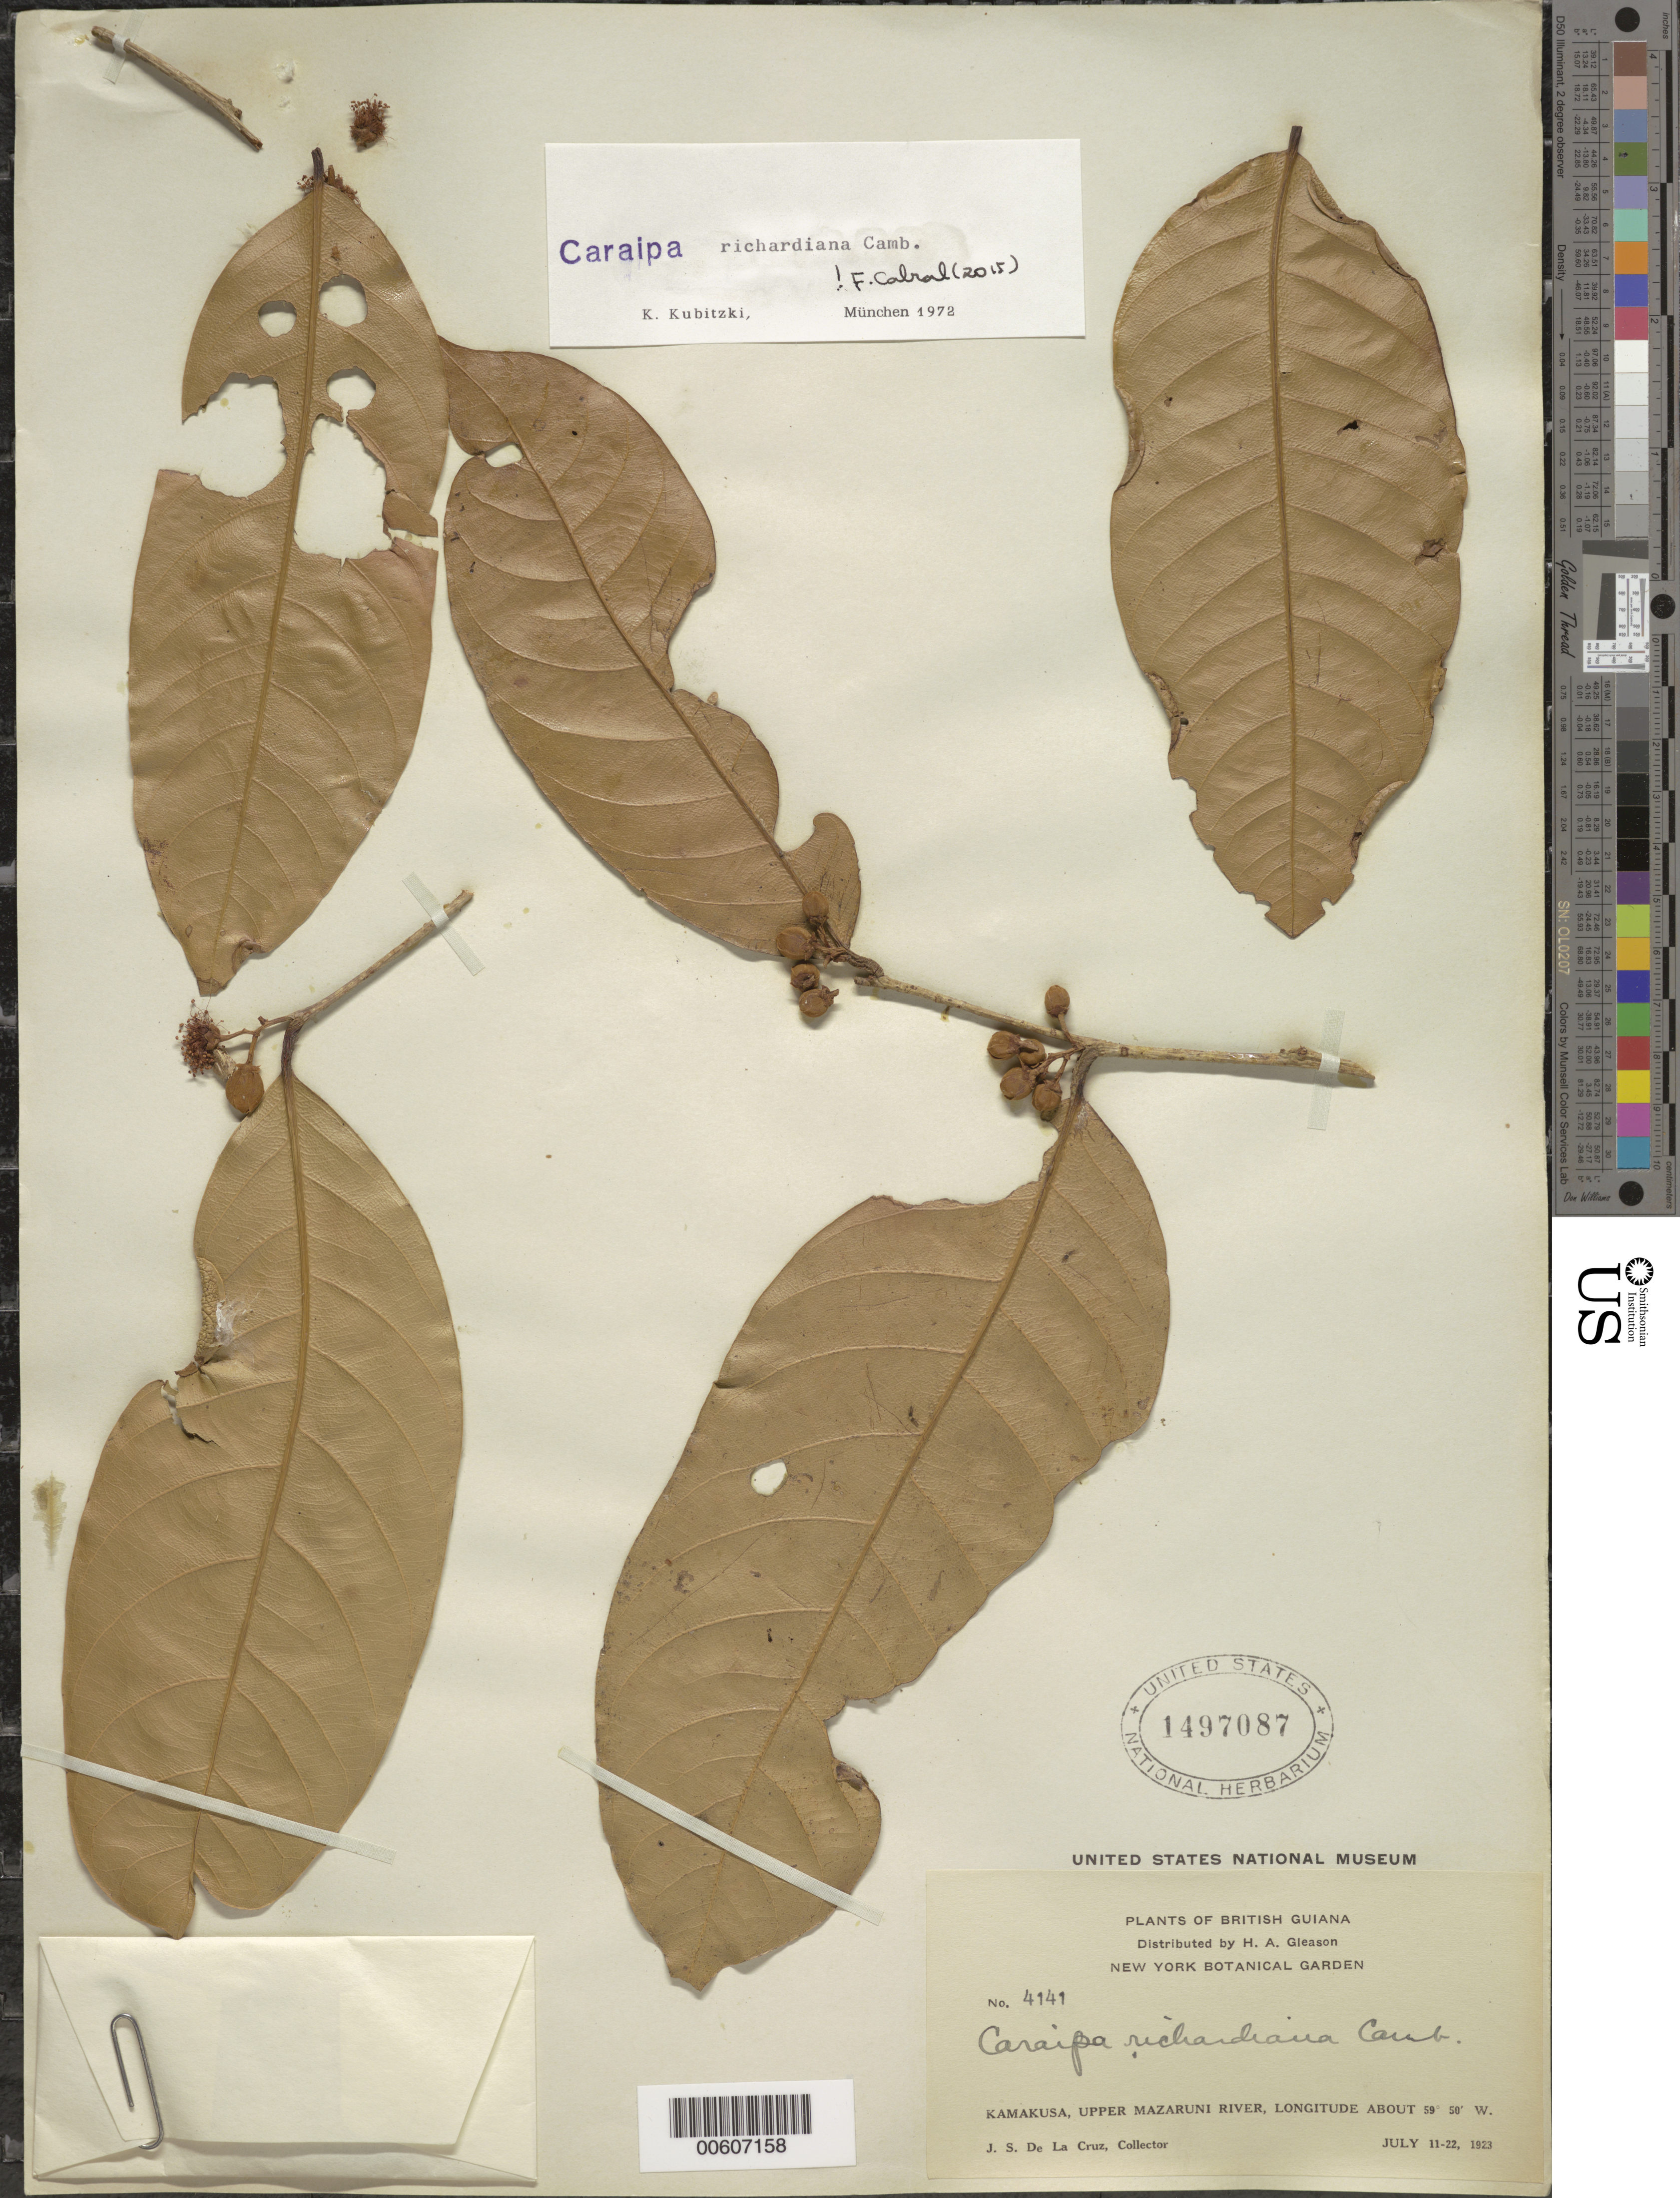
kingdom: Plantae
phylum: Tracheophyta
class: Magnoliopsida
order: Malpighiales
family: Calophyllaceae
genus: Caraipa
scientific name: Caraipa richardiana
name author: Cambess.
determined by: Kubitzki, Klaus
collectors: J. S. de la Cruz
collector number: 4141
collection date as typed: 11-Jul-23 to 22-Jul-23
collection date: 1923-07-11/1923-07-22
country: Guyana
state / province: Cuyuni-Mazaruni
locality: Kamakusa, Upper Mazaruni R.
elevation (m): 100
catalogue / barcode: US 1497087